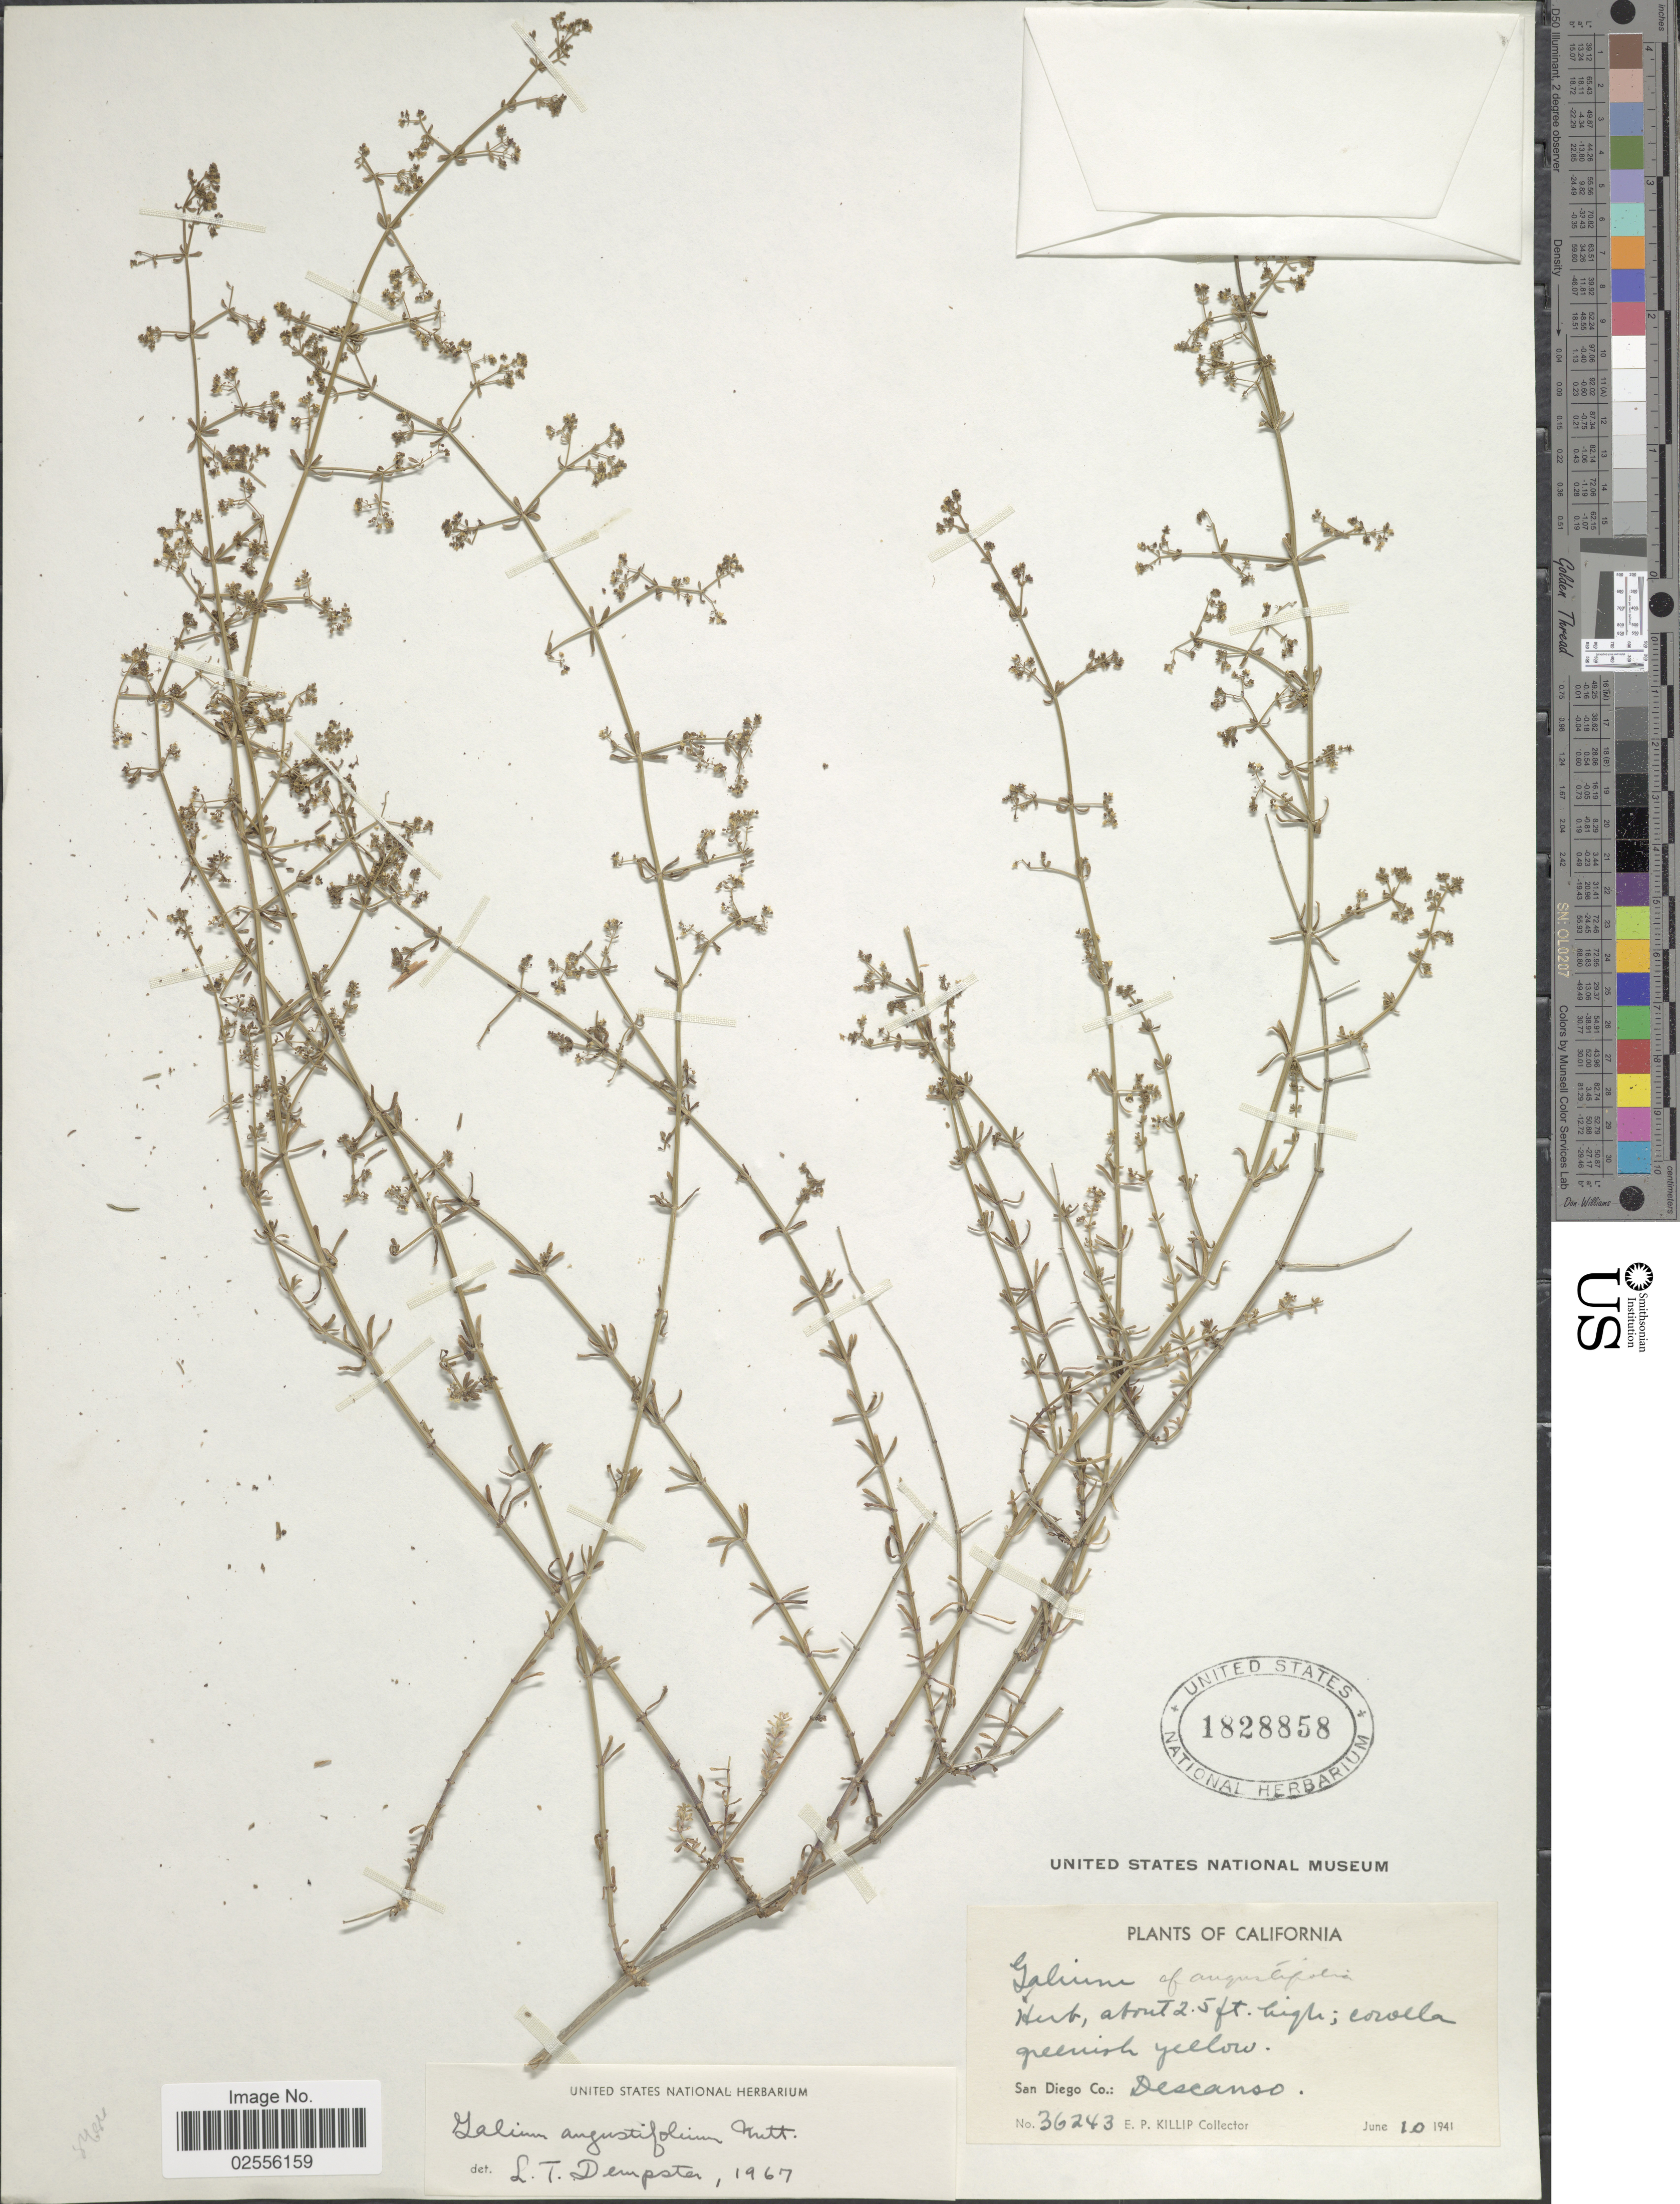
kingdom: Plantae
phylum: Tracheophyta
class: Magnoliopsida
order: Gentianales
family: Rubiaceae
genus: Galium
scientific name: Galium angustifolium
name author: Nutt.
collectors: E. P. Killip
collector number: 36243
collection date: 1941-06-10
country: United States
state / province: California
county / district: San Diego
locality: San Diego Co.: Descanso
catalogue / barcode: US 1828858